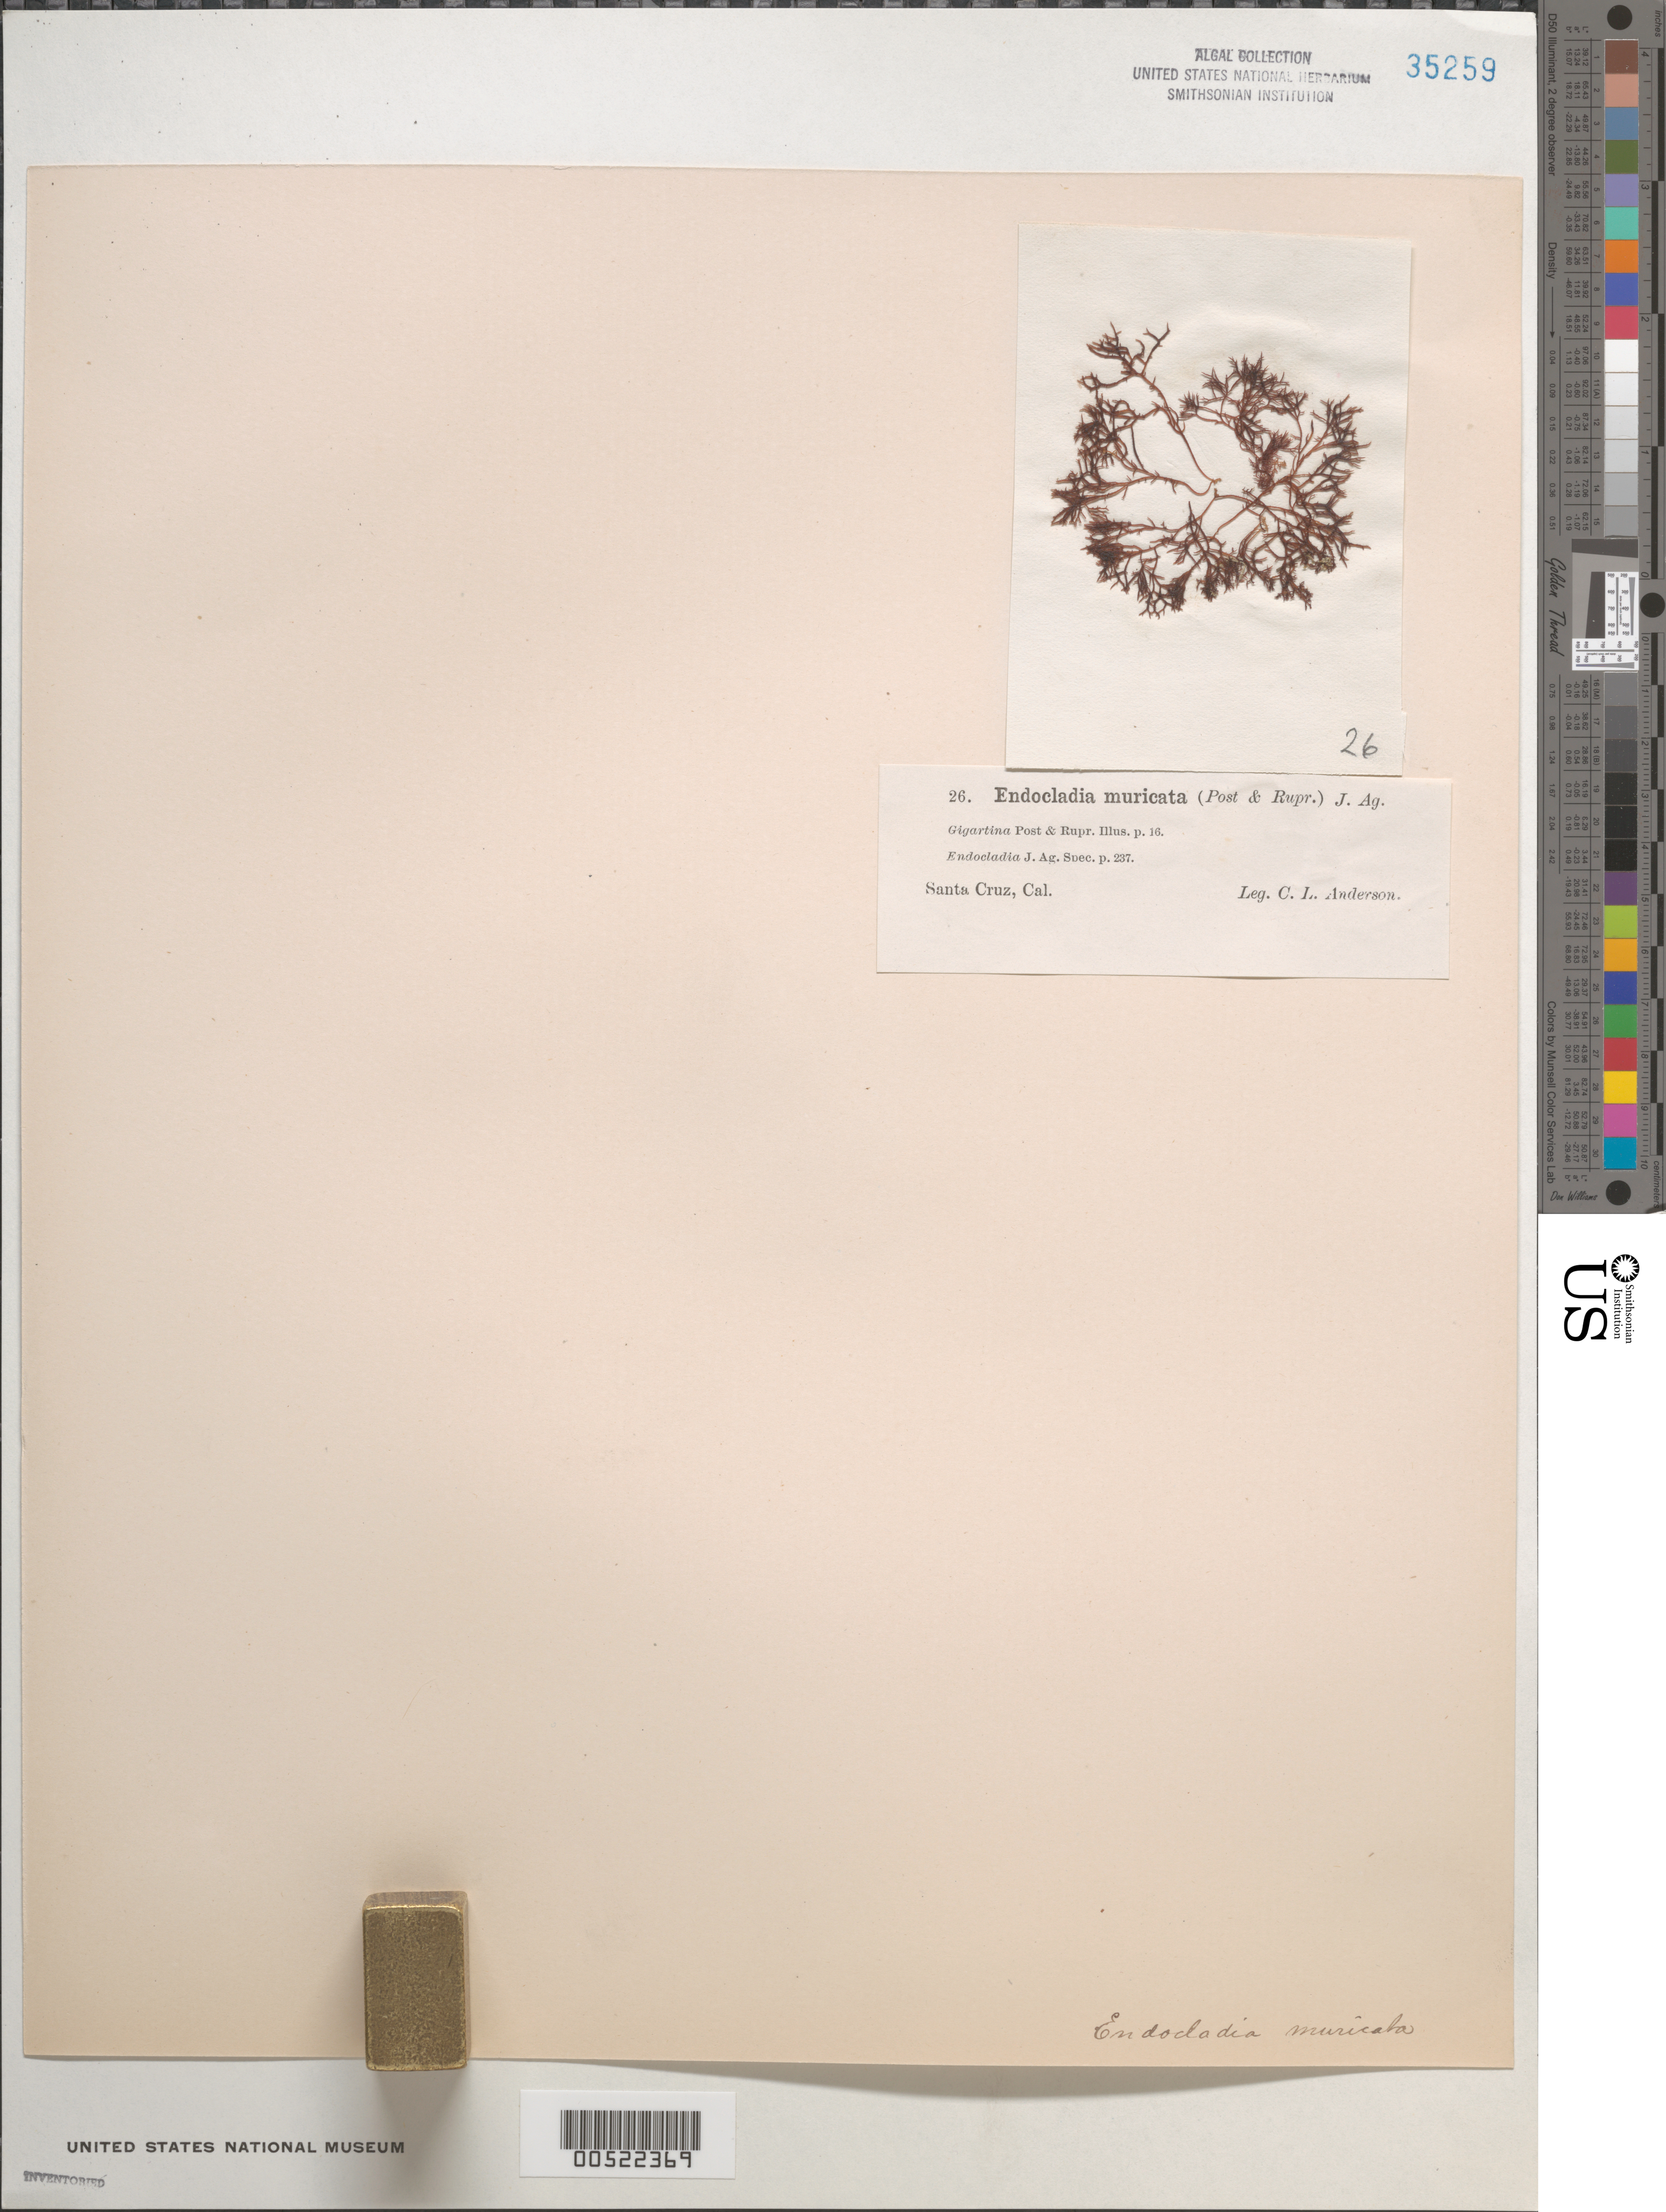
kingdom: Plantae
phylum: Rhodophyta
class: Florideophyceae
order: Gigartinales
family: Endocladiaceae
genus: Endocladia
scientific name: Endocladia muricata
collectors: C. L. Anderson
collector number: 26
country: United States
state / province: California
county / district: Santa Cruz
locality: Santa Cruz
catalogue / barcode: US 35259